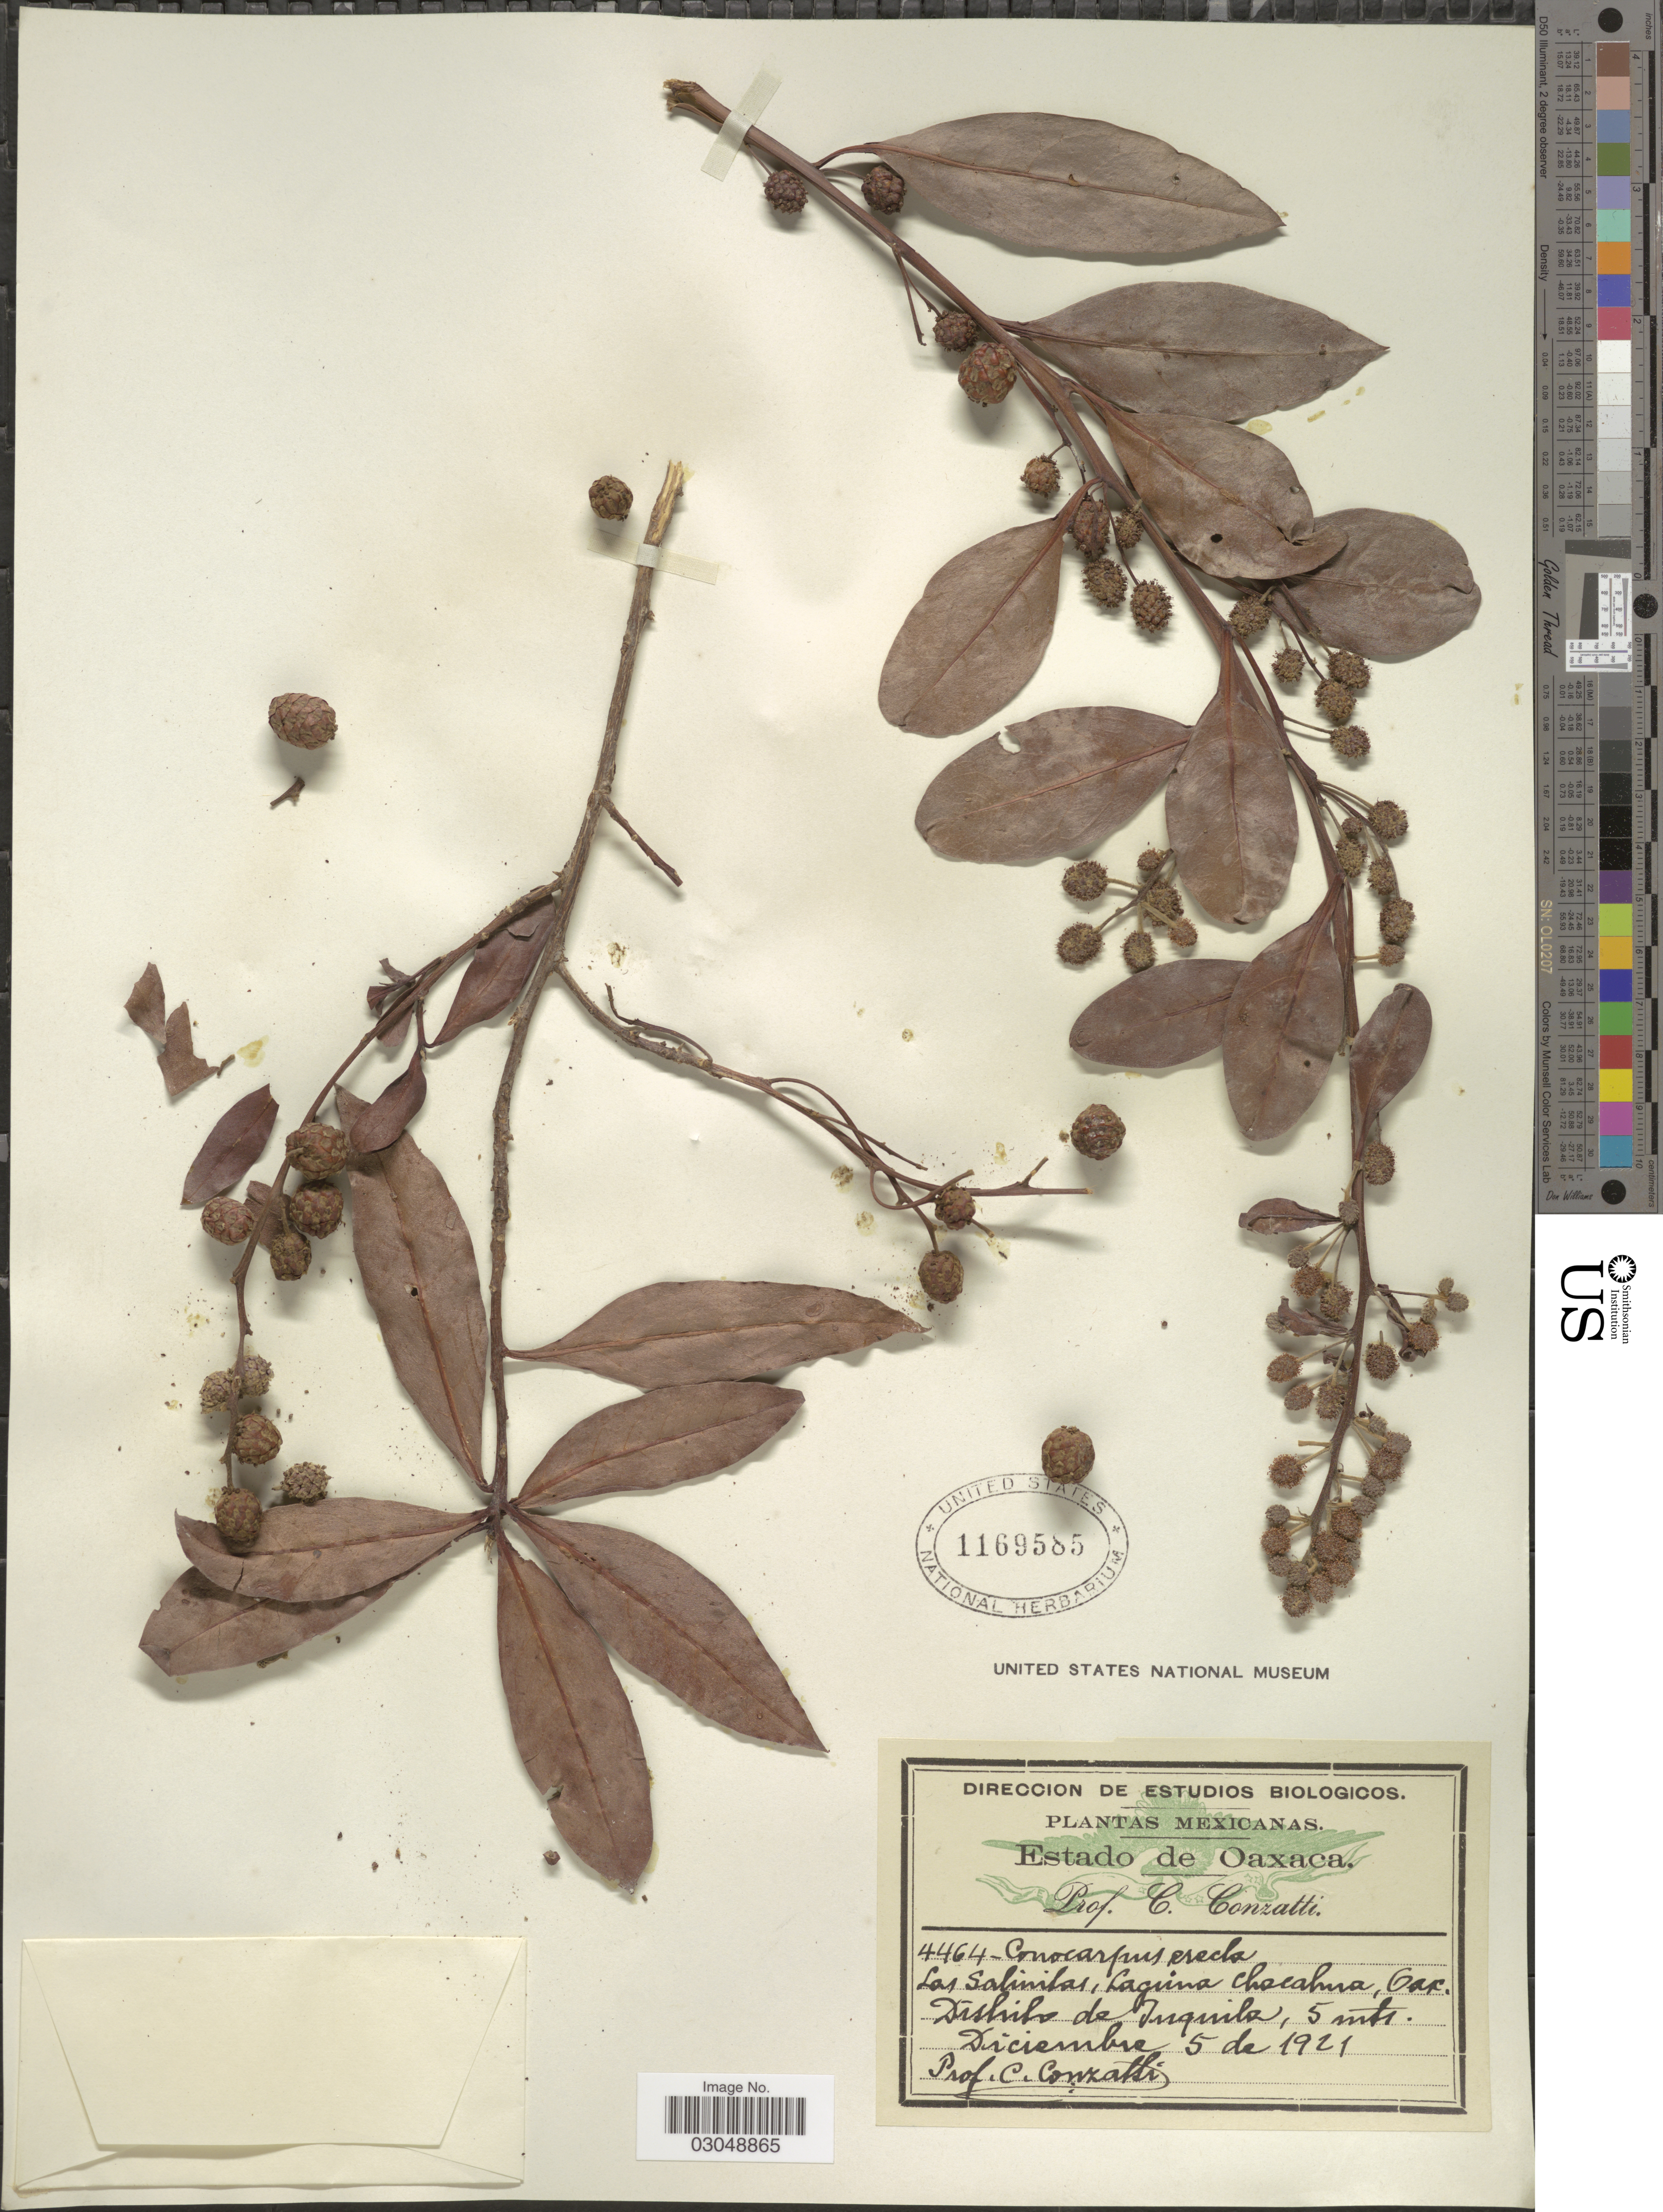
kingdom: Plantae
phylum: Tracheophyta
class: Magnoliopsida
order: Myrtales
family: Combretaceae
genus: Conocarpus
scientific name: Conocarpus erectus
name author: L.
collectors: C. Conzatti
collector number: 4464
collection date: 1921-12-05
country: Mexico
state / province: Oaxaca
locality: Las Salinitas, Laguna Chacahua. Distrito de Juquila.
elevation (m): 5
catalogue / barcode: US 1169585